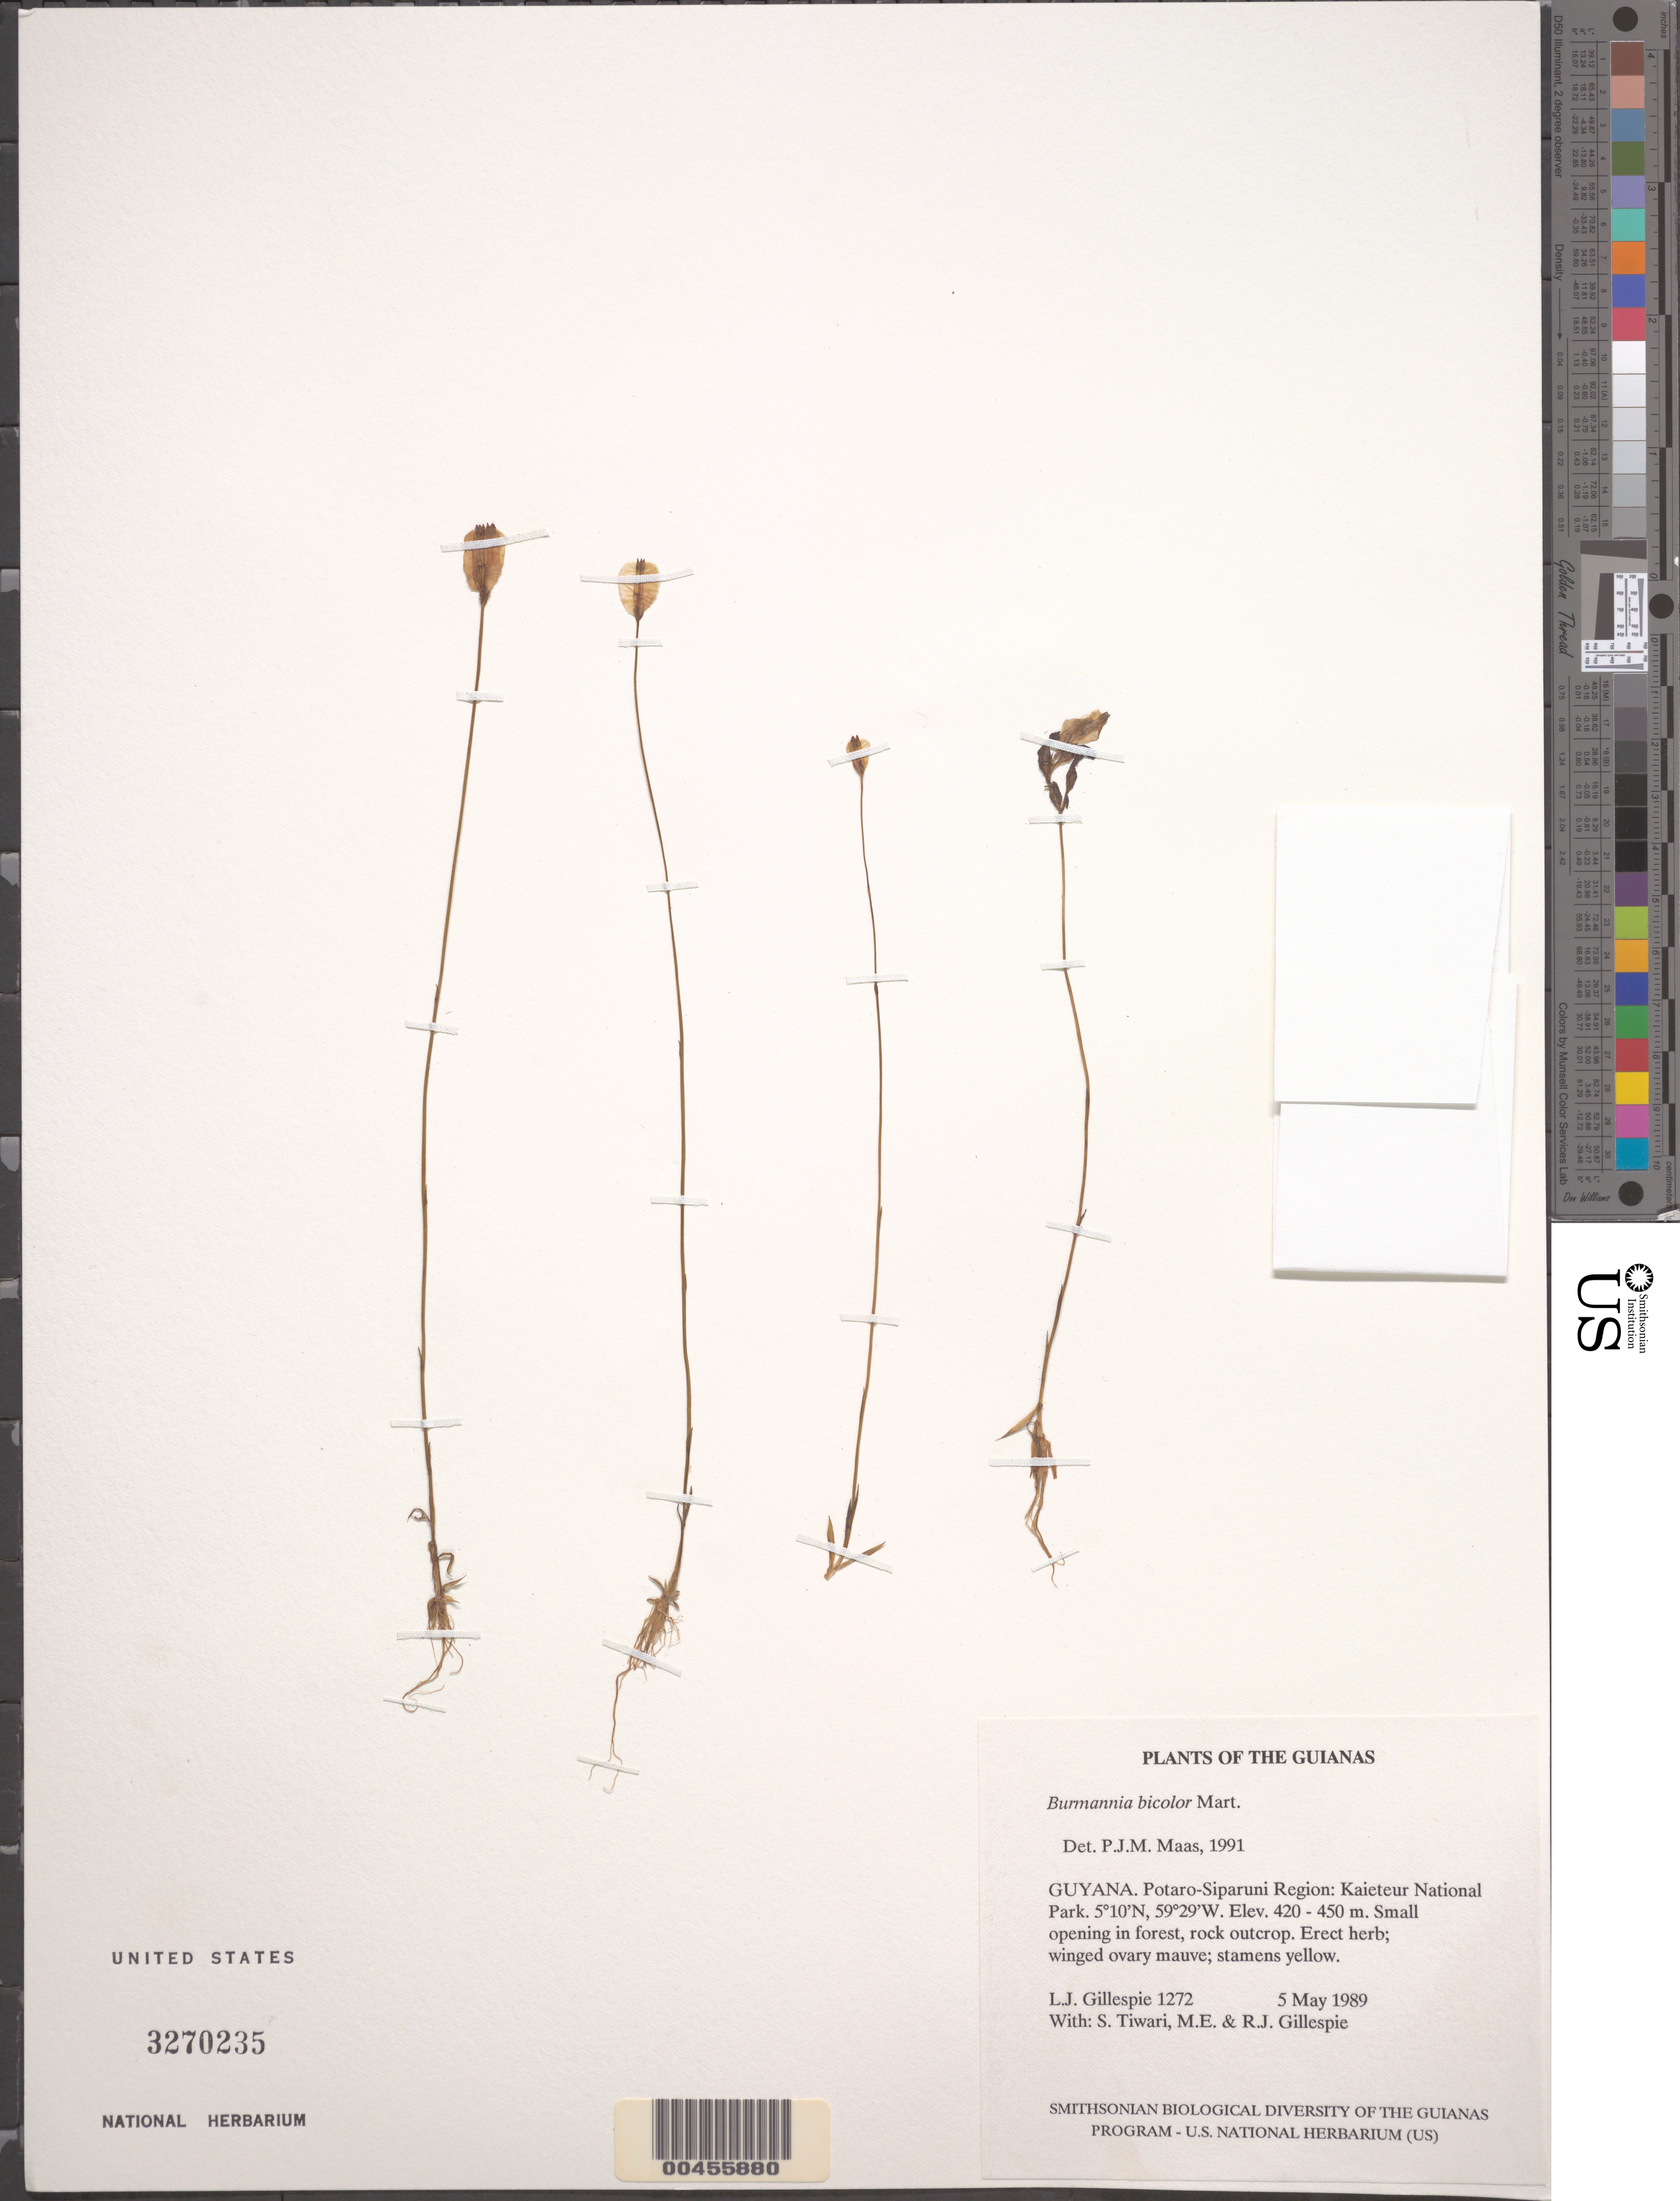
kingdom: Plantae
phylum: Tracheophyta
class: Liliopsida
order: Dioscoreales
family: Burmanniaceae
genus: Burmannia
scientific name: Burmannia bicolor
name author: Mart.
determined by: Maas, Paul J. M.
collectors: L. J. Gillespie, S. Tiwari, M. Gillespie & R. Gillespie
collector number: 1272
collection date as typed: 5 May 1989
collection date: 1989-05-05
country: Guyana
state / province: Potaro-Siparuni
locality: Kaieteur National Park, S of guest house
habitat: Small opening in forest, rock outcrop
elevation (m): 420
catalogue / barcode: US 3270235